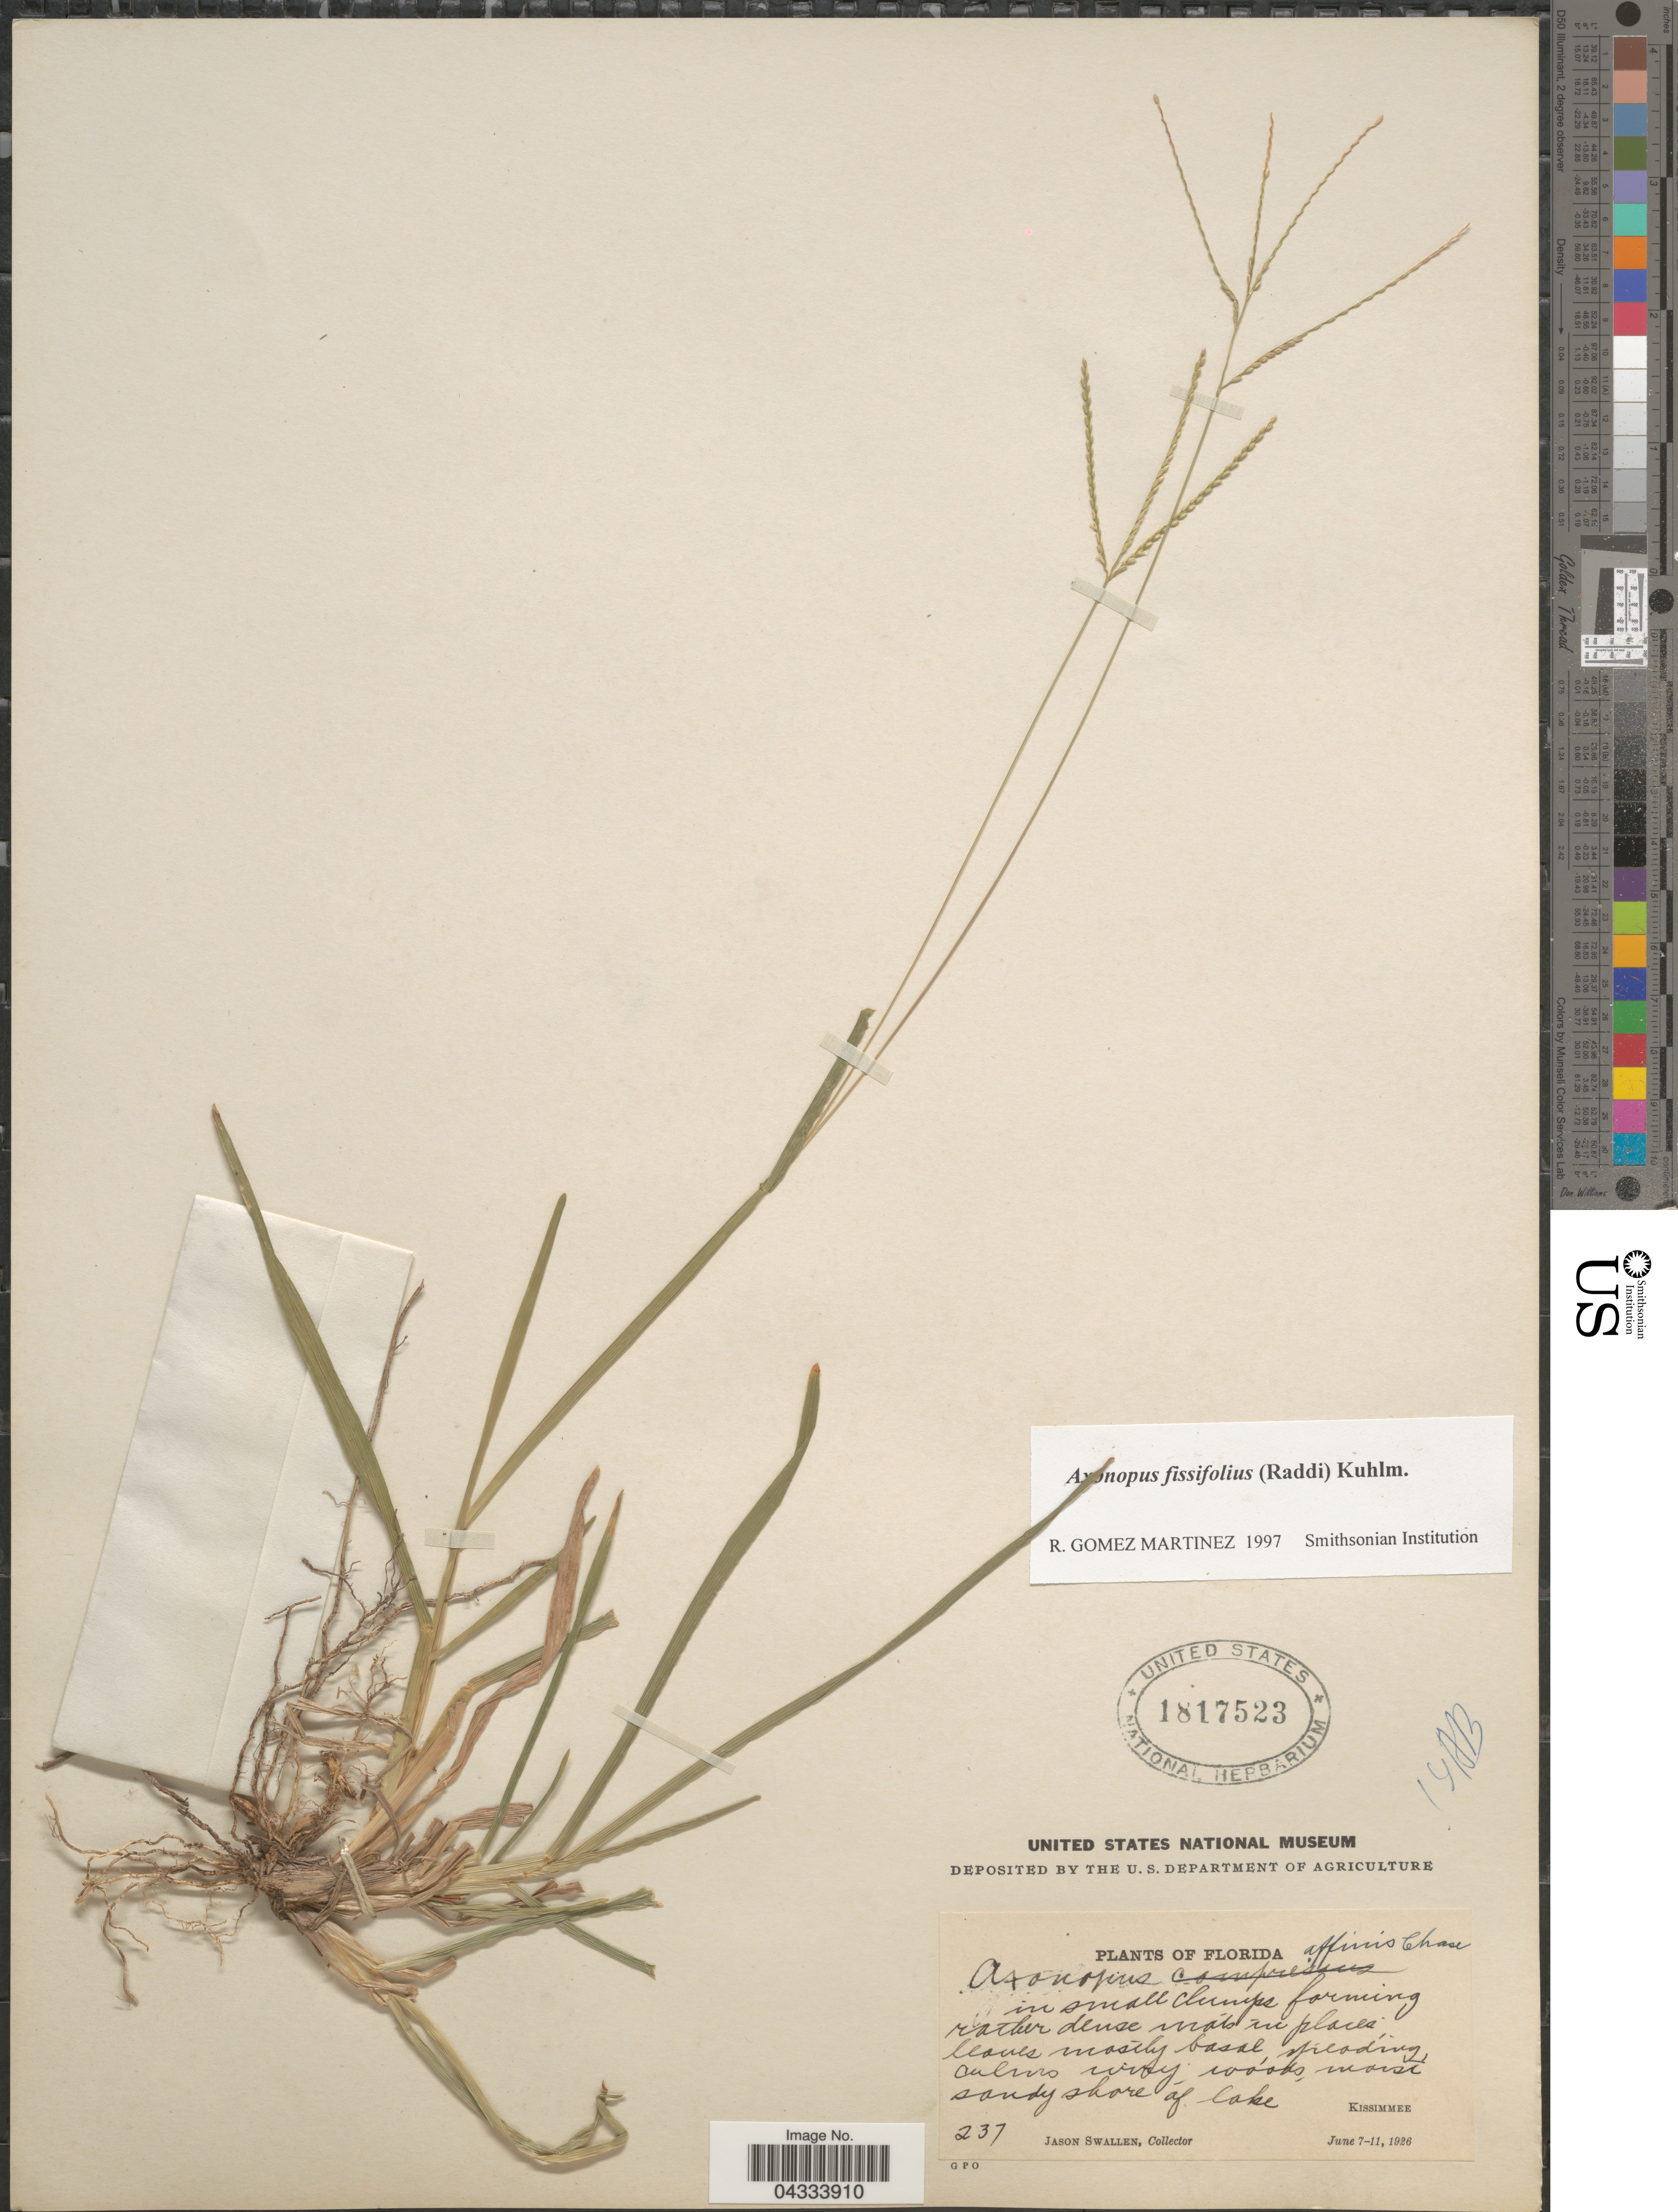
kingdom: Plantae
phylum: Tracheophyta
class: Liliopsida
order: Poales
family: Poaceae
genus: Axonopus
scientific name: Axonopus fissifolius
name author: (Raddi) Kuhlm.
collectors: J. R. Swallen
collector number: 237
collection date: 1926-06-07/1926-06-11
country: United States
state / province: Florida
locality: Moist sandy shore of lake. Kissimmee.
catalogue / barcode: US 1817523